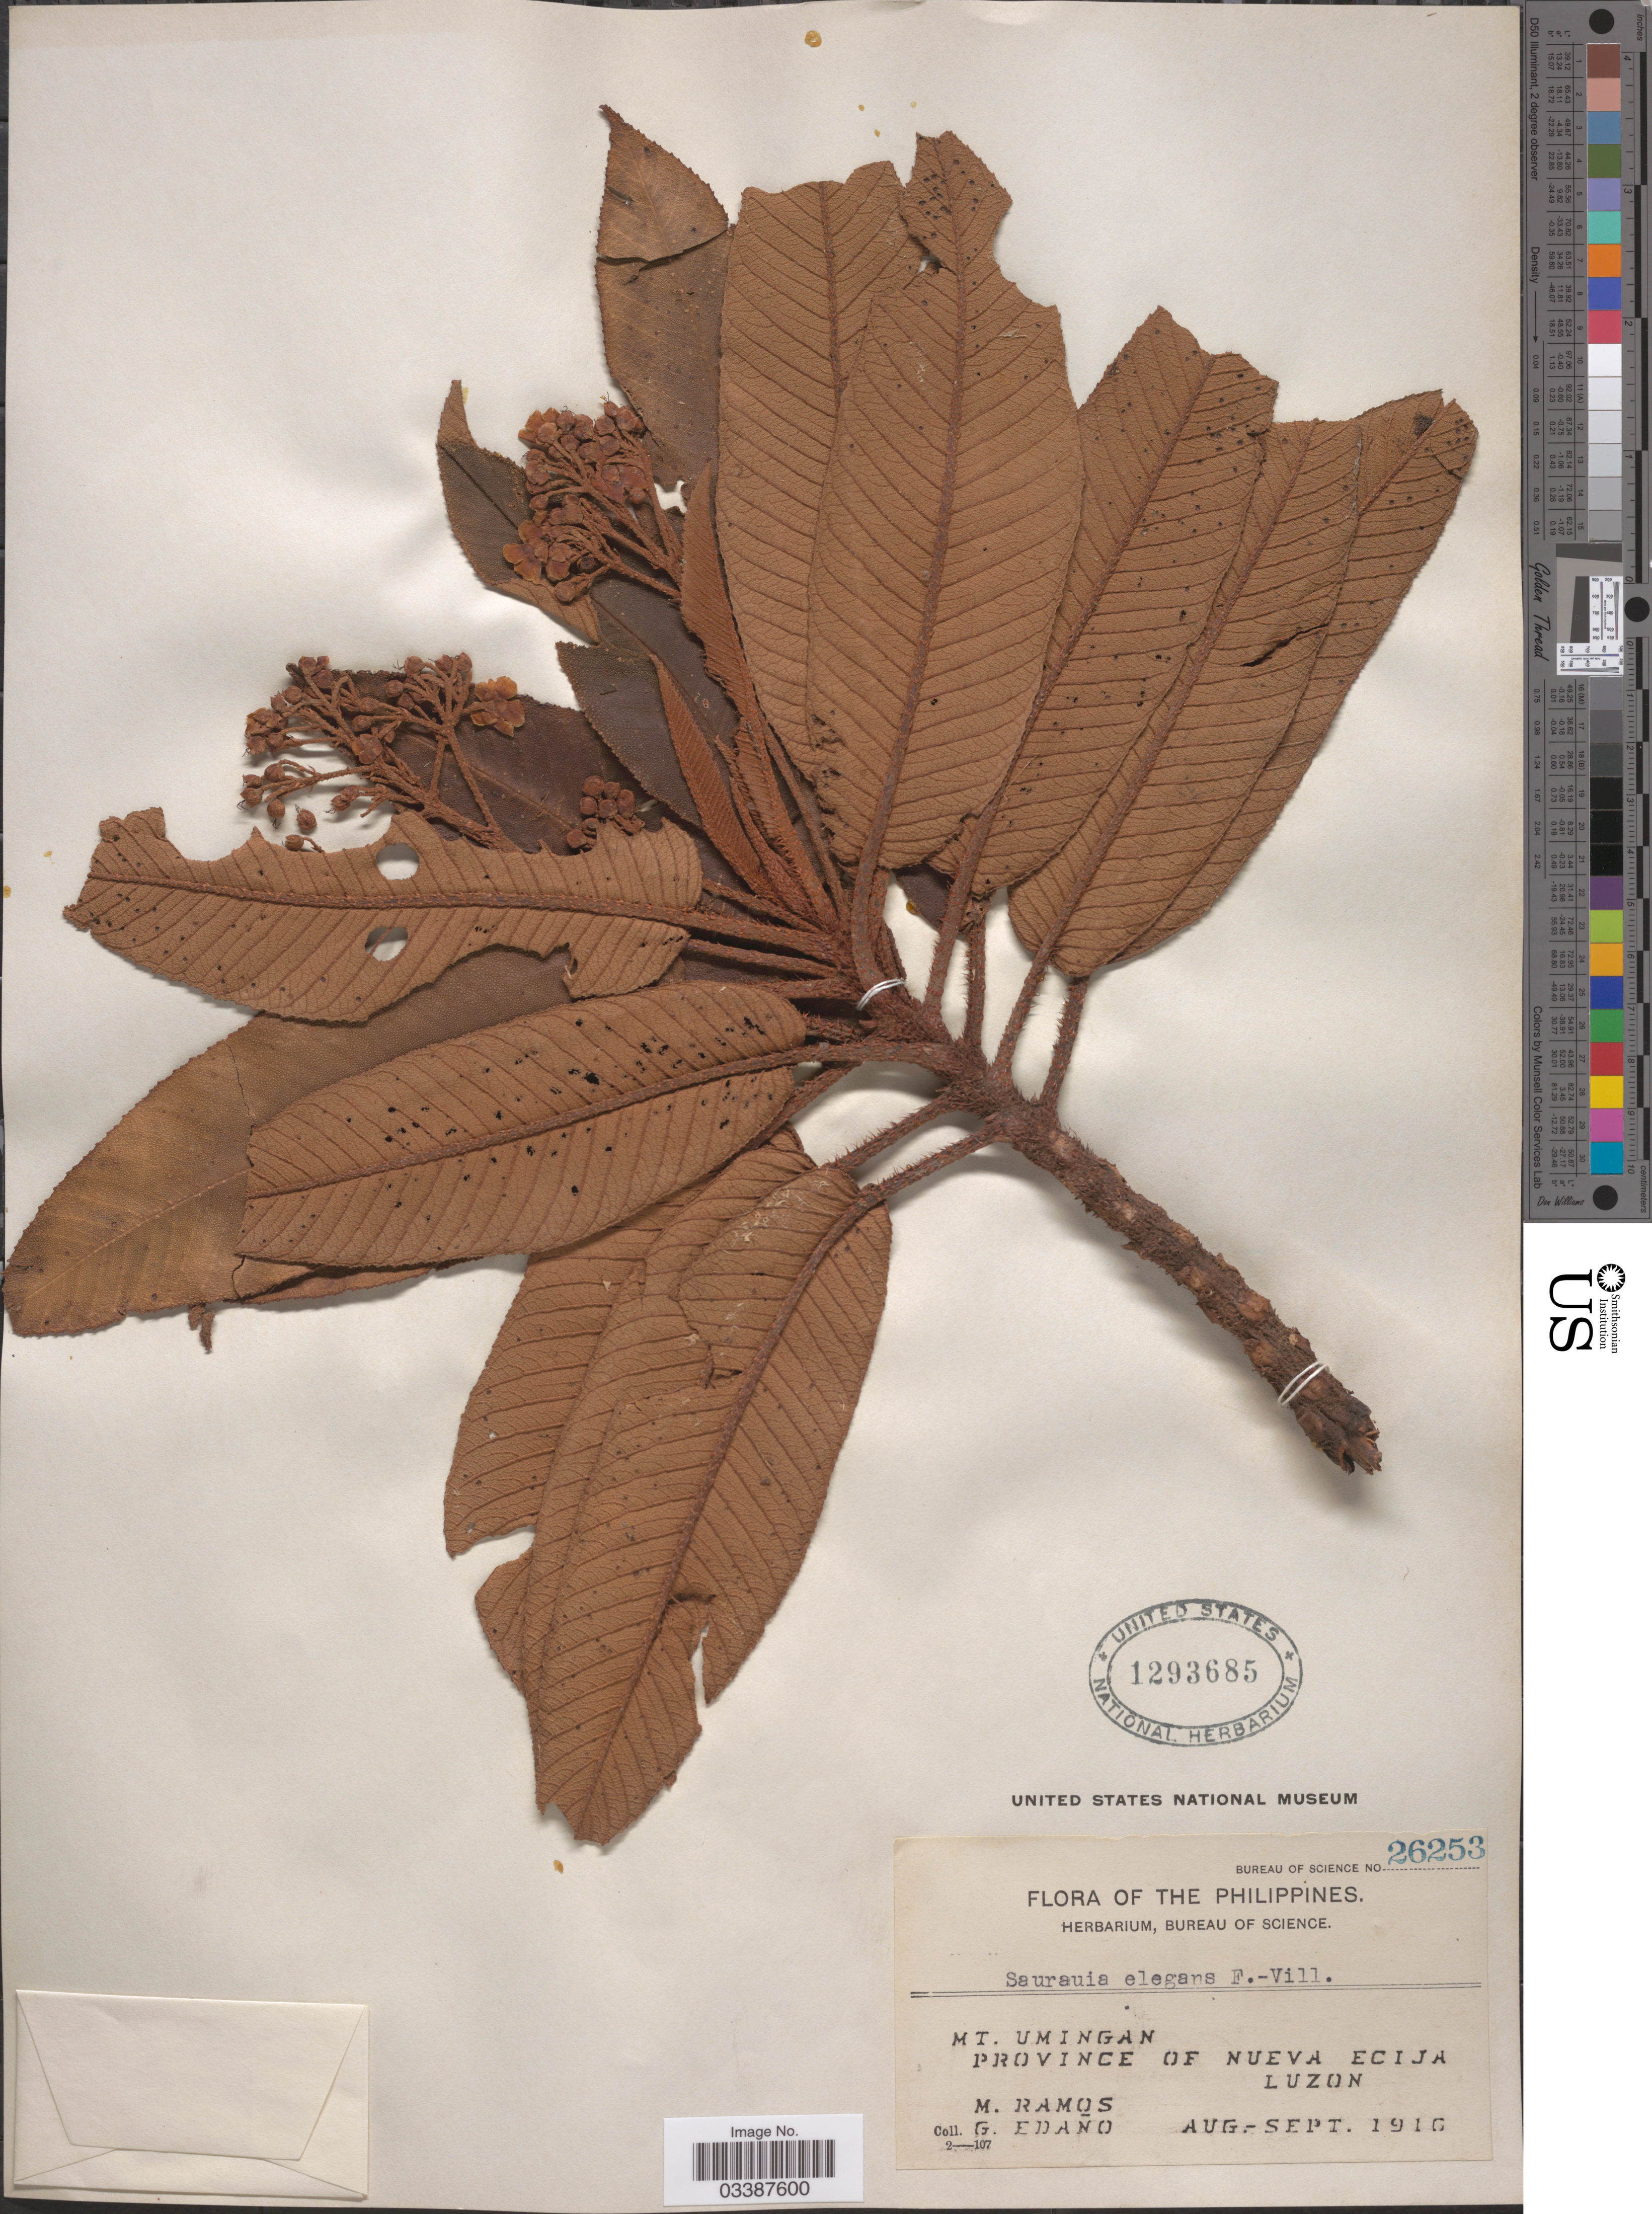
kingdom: Plantae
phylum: Tracheophyta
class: Magnoliopsida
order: Ericales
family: Actinidiaceae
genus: Saurauia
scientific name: Saurauia elegans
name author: Fern.-Vill.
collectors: M. Ramos & G. Edaño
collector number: Bureau of Science 26253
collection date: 1916-08/1916-09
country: Philippines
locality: Mt. Umingan, Province of Nueva Ecija, Luzon.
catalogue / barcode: US 1293685